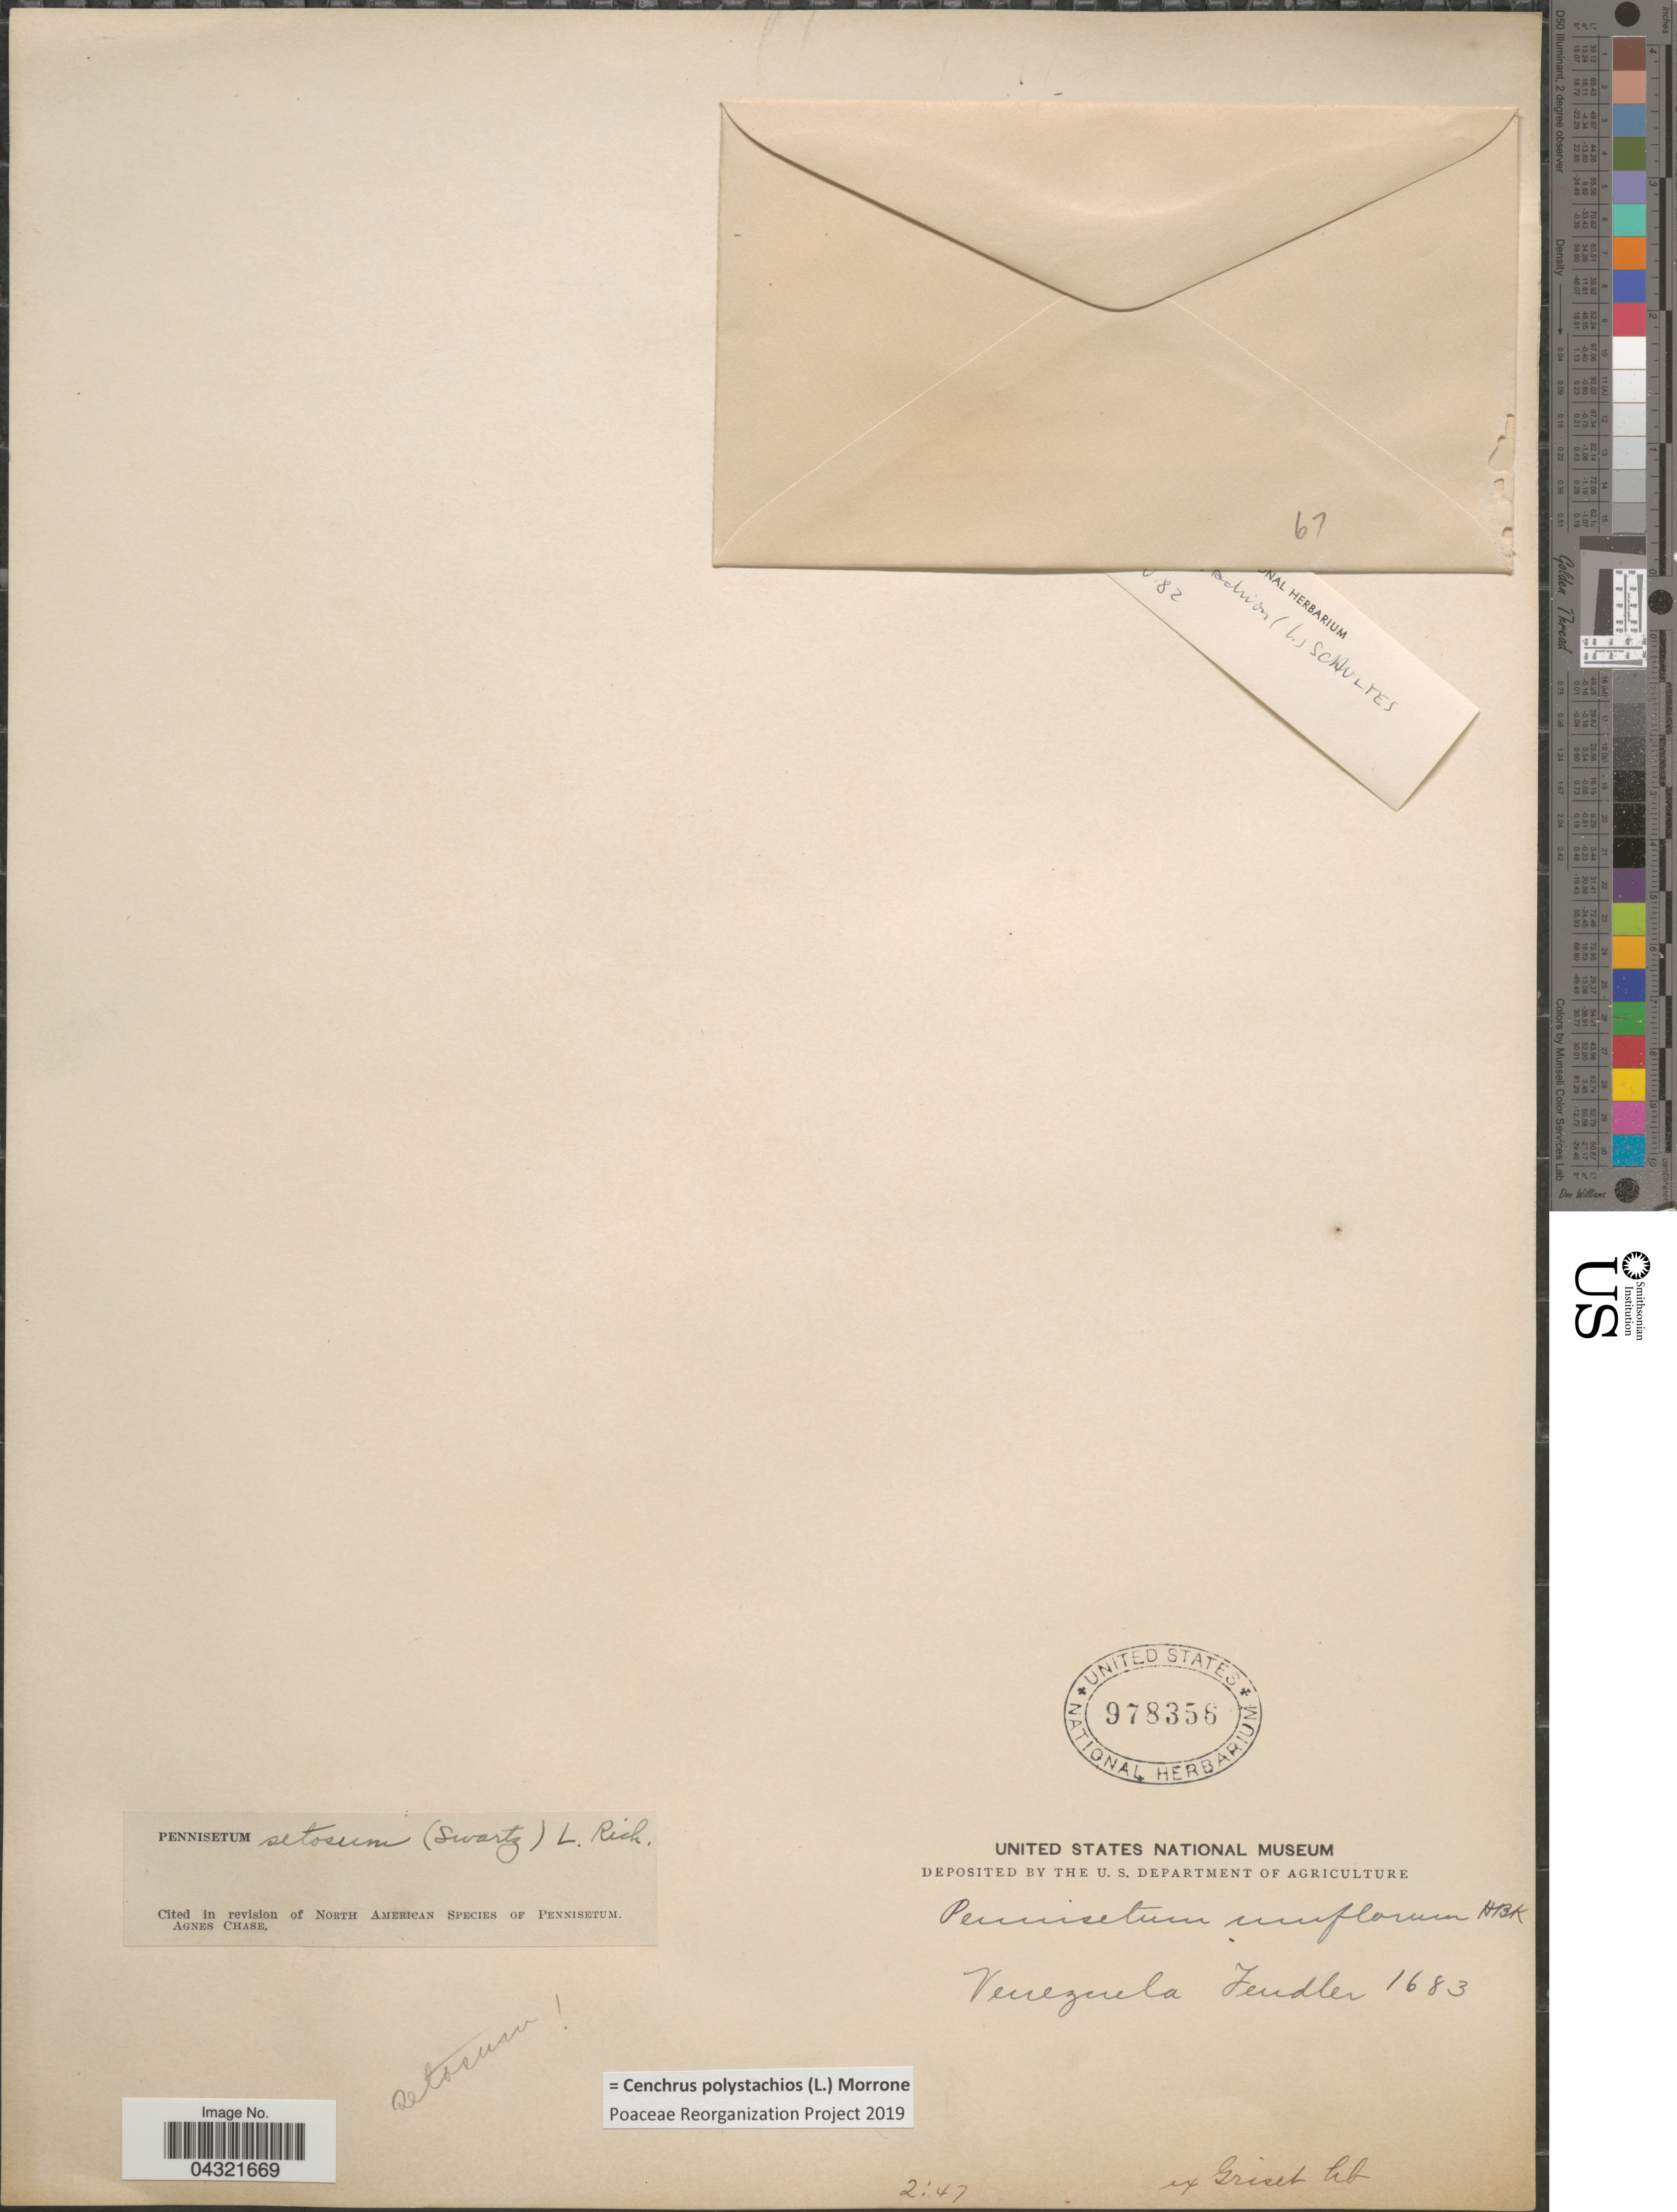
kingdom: Plantae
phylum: Tracheophyta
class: Liliopsida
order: Poales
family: Poaceae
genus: Cenchrus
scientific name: Cenchrus polystachios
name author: (L.) Morrone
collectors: -. Fendler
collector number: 1683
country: Venezuela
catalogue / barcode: US 978356